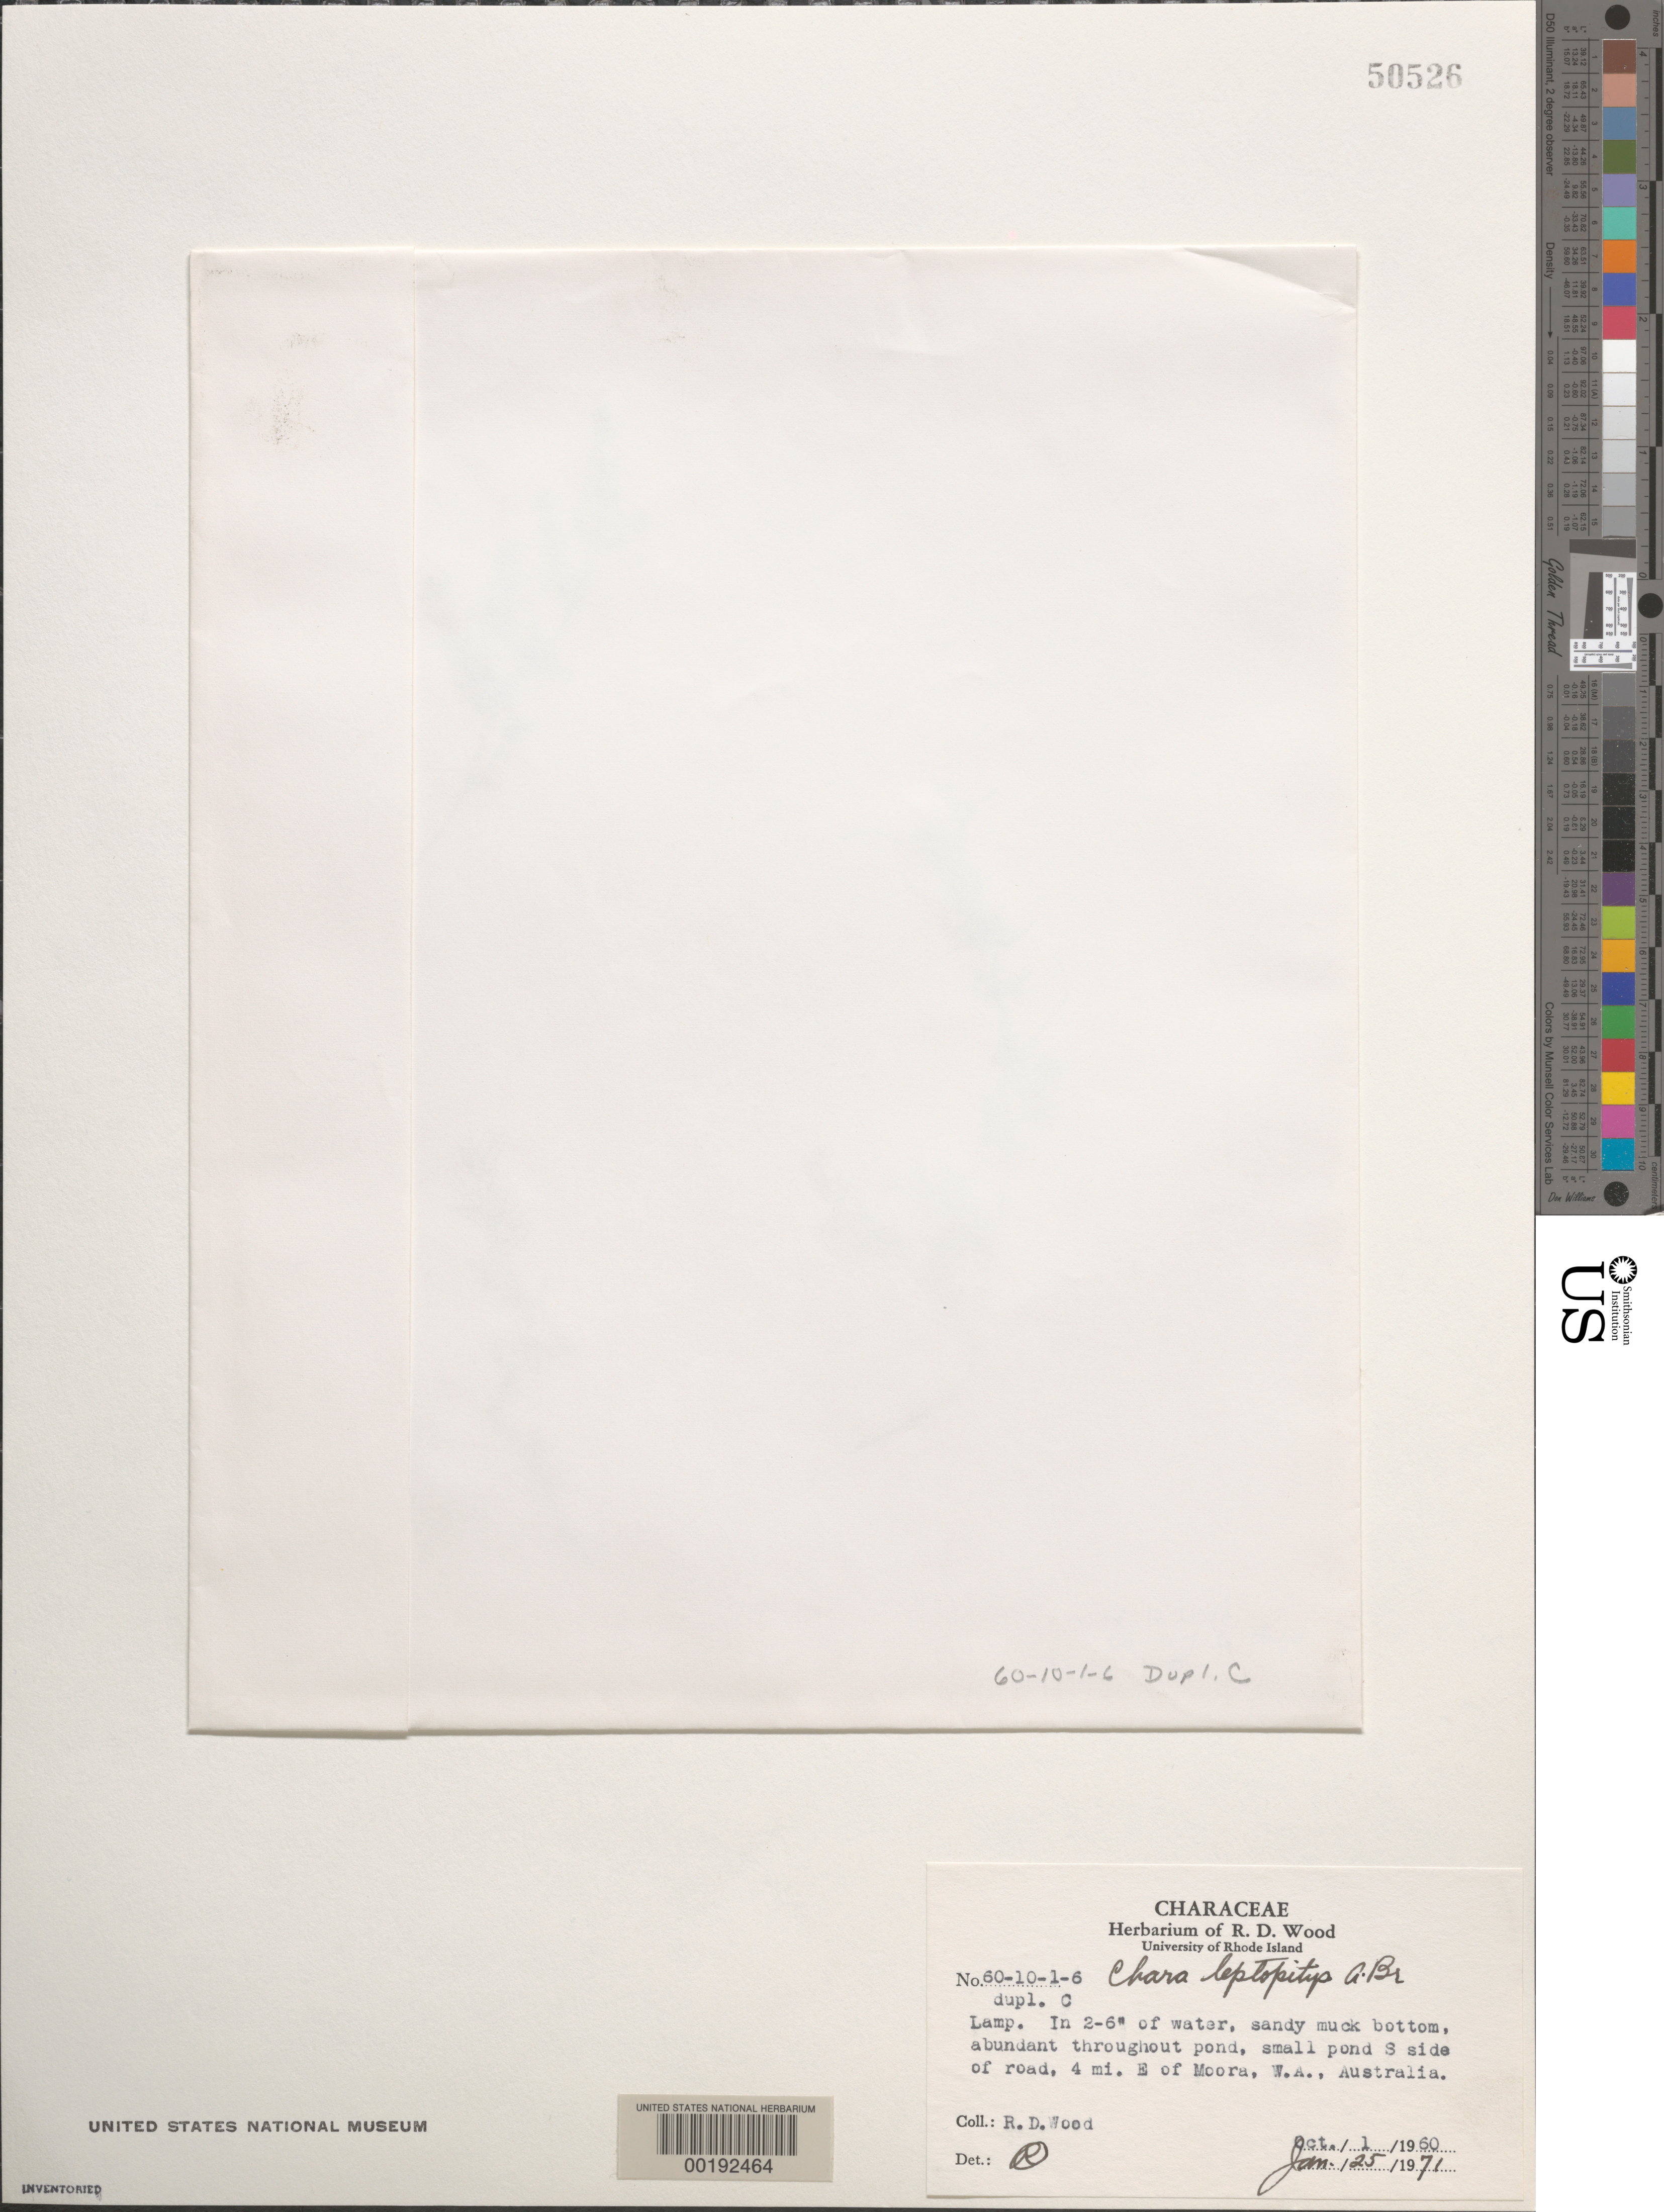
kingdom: Plantae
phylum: Charophyta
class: Charophyceae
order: Charales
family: Characeae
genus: Chara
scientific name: Chara leptopitys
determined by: Wood, R. D.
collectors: R. Wood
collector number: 60-10-1-6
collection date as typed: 01 Oct 1960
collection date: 1960-10-01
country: Australia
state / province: Western Australia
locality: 4 miles east of moora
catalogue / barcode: US 50526